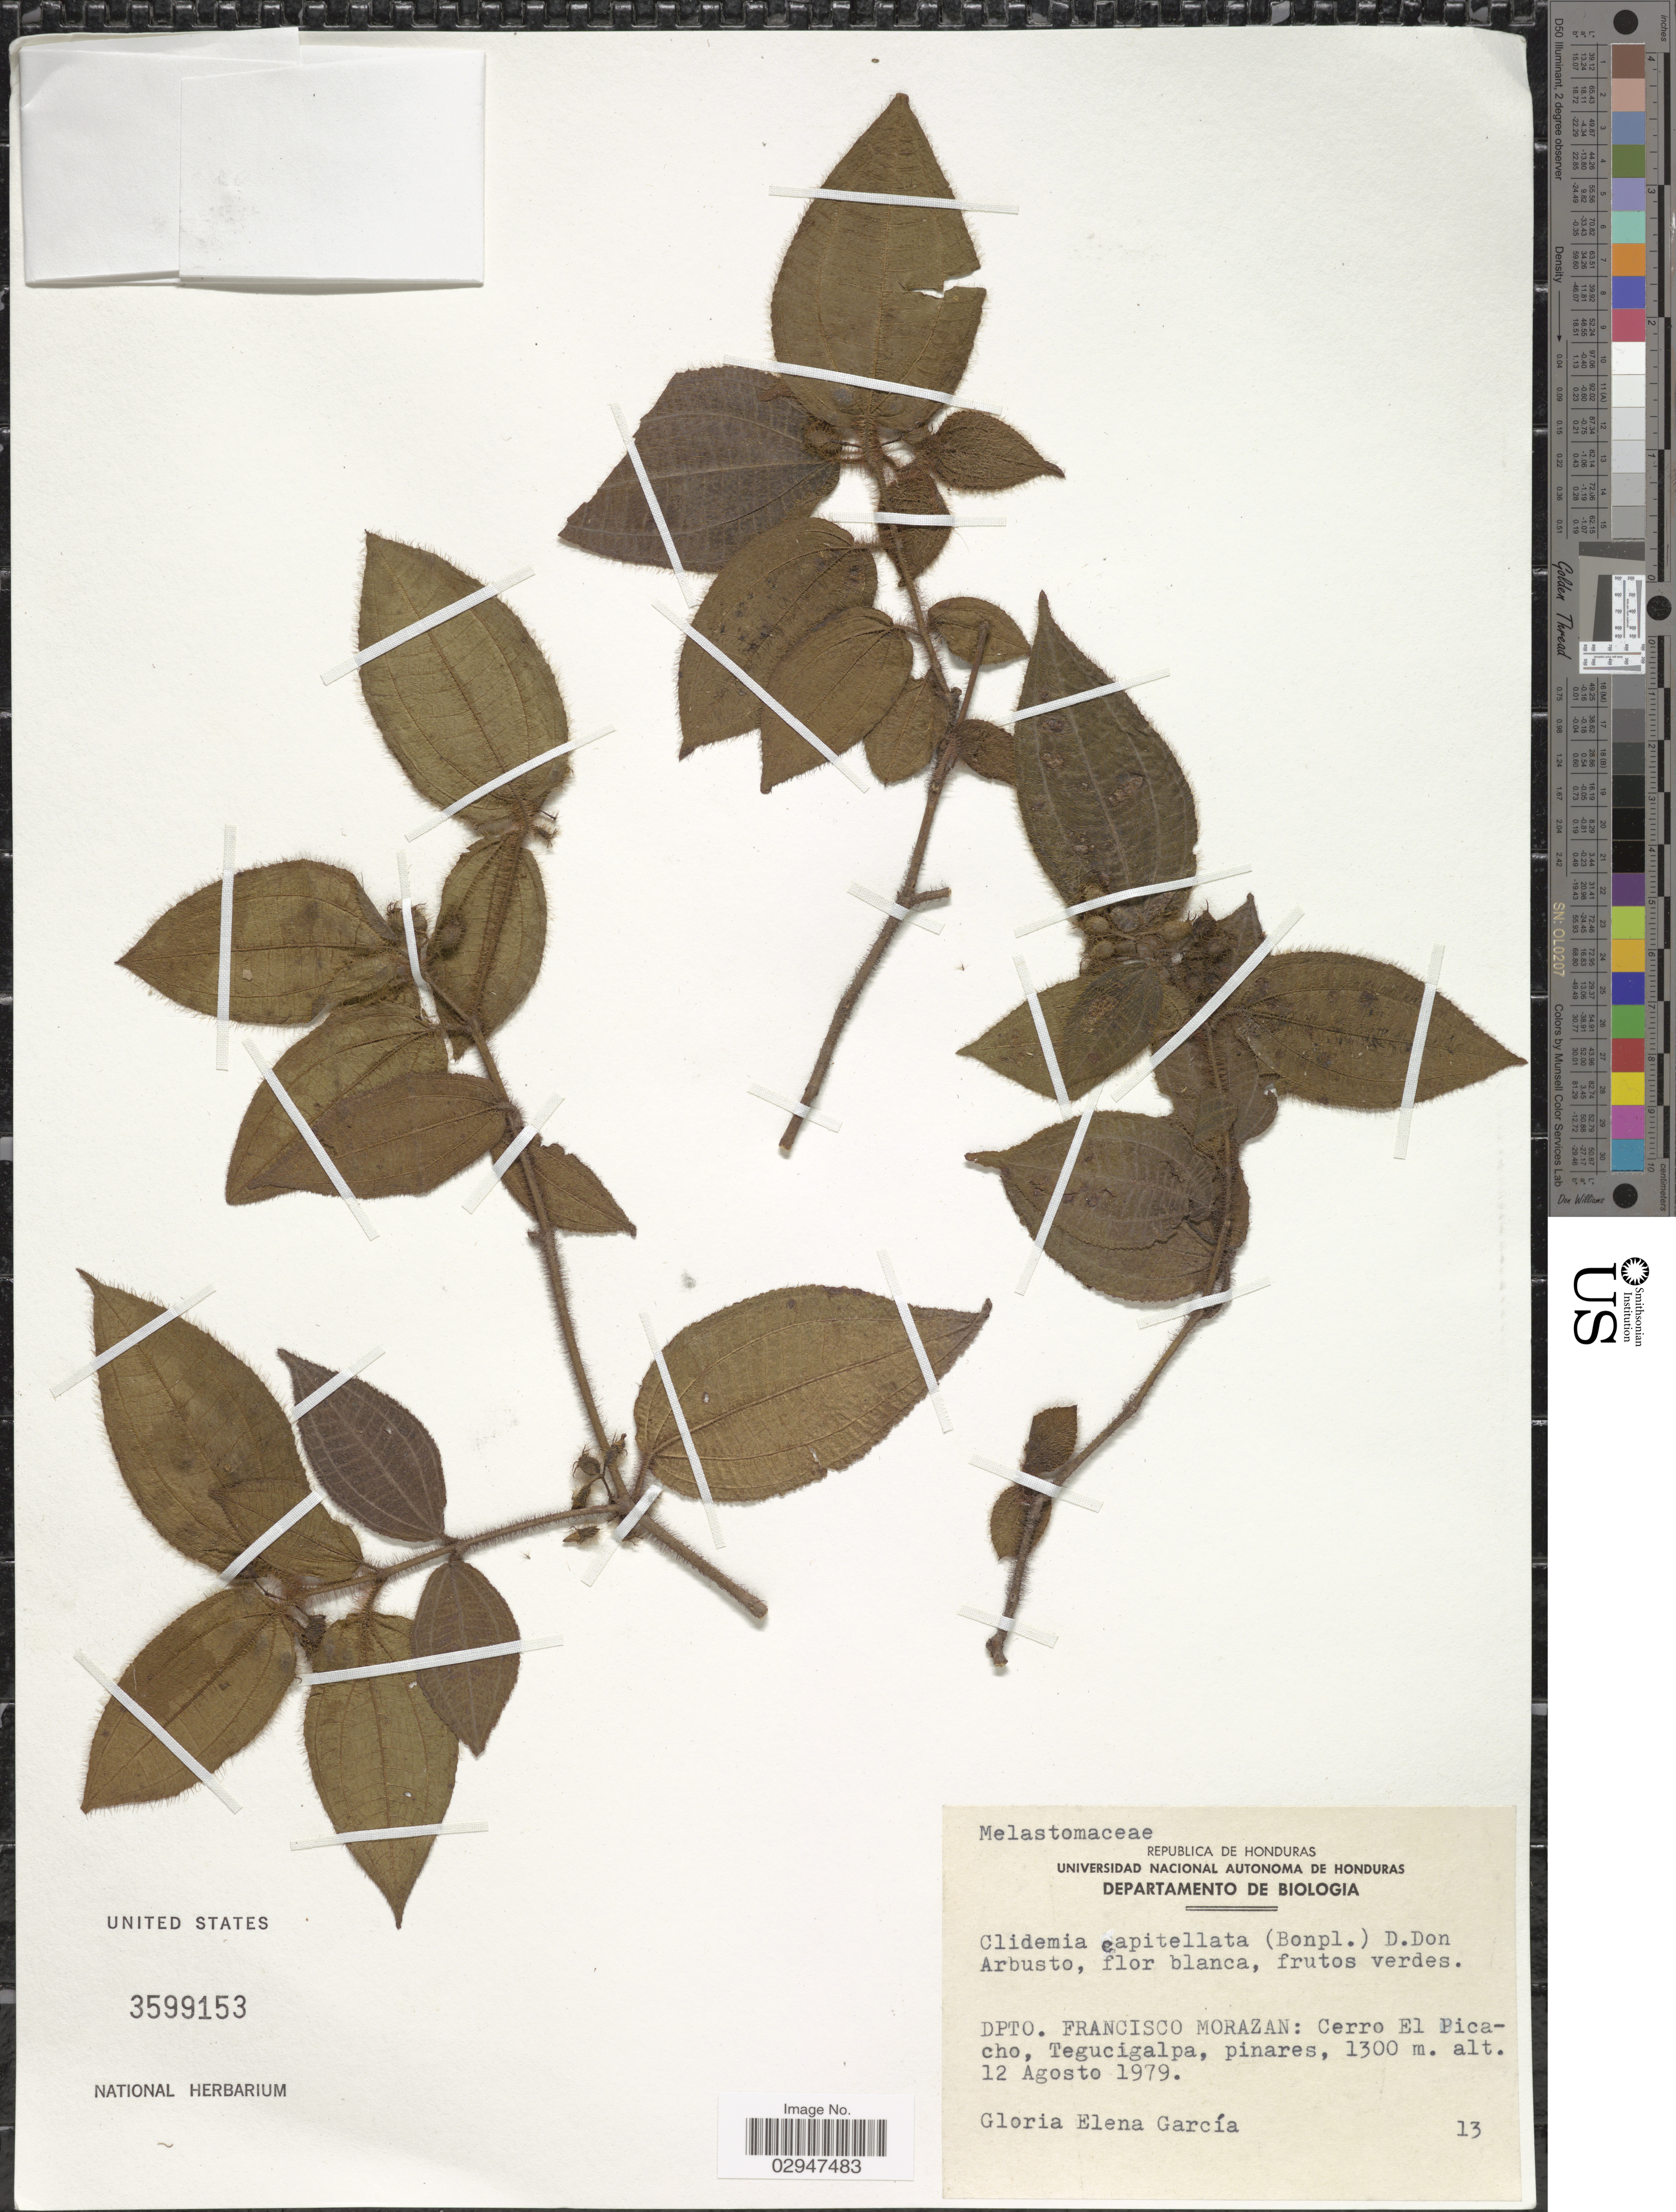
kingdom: Plantae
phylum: Tracheophyta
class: Magnoliopsida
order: Myrtales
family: Melastomataceae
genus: Clidemia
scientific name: Clidemia capitellata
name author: (Bonpl.) D. Don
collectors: G. Garcia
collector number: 13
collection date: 1979-08-12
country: Honduras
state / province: Fco. Morazán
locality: Dpto. Francisco Morazan: Cerro El Picacho, Tegucigalpa.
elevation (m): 1300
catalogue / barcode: US 3599153